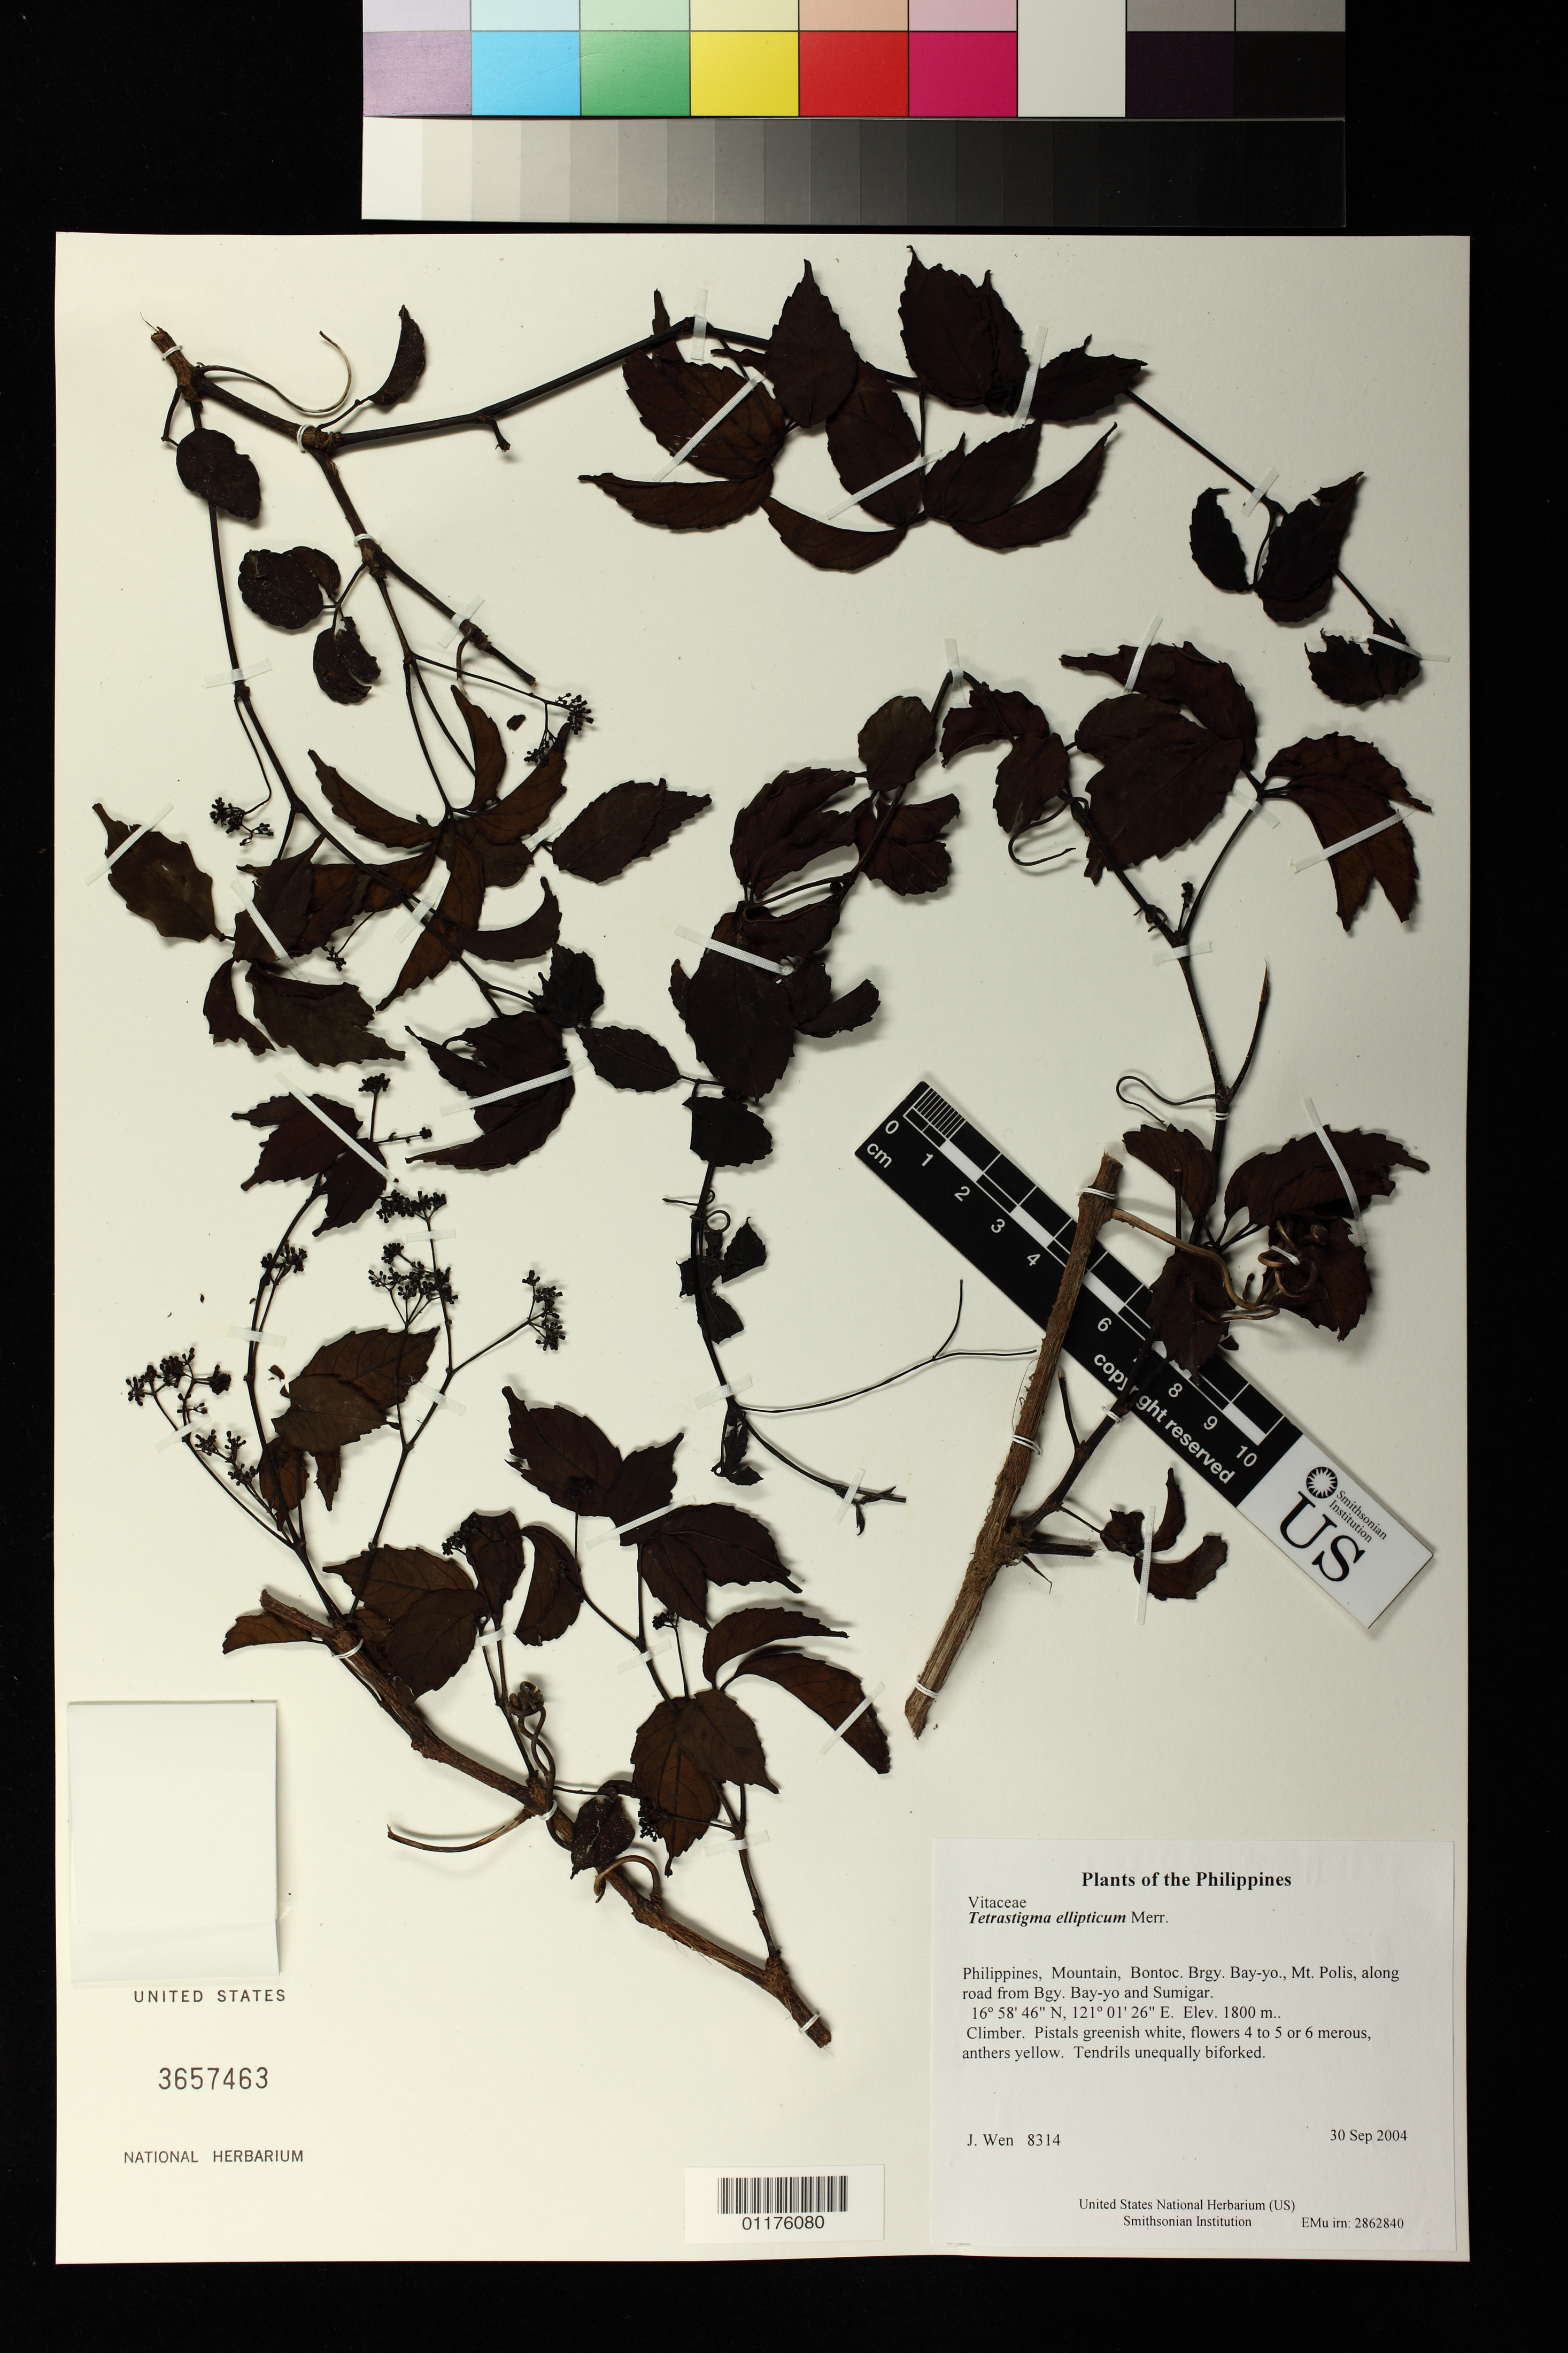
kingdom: Plantae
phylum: Tracheophyta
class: Magnoliopsida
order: Vitales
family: Vitaceae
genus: Tetrastigma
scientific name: Tetrastigma ellipticum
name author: Merr.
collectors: J. Wen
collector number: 8314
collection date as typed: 30 Sep 2004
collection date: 2004-09-30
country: Philippines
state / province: Cordillera (Administrative Region)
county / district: Mountain province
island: Luzon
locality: Bontoc. Brgy. Bay-yo., Mt. Polis, along road from Bgy. Bay-yo and Sumigar.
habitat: In high montane forest.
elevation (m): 1800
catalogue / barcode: US 3657463